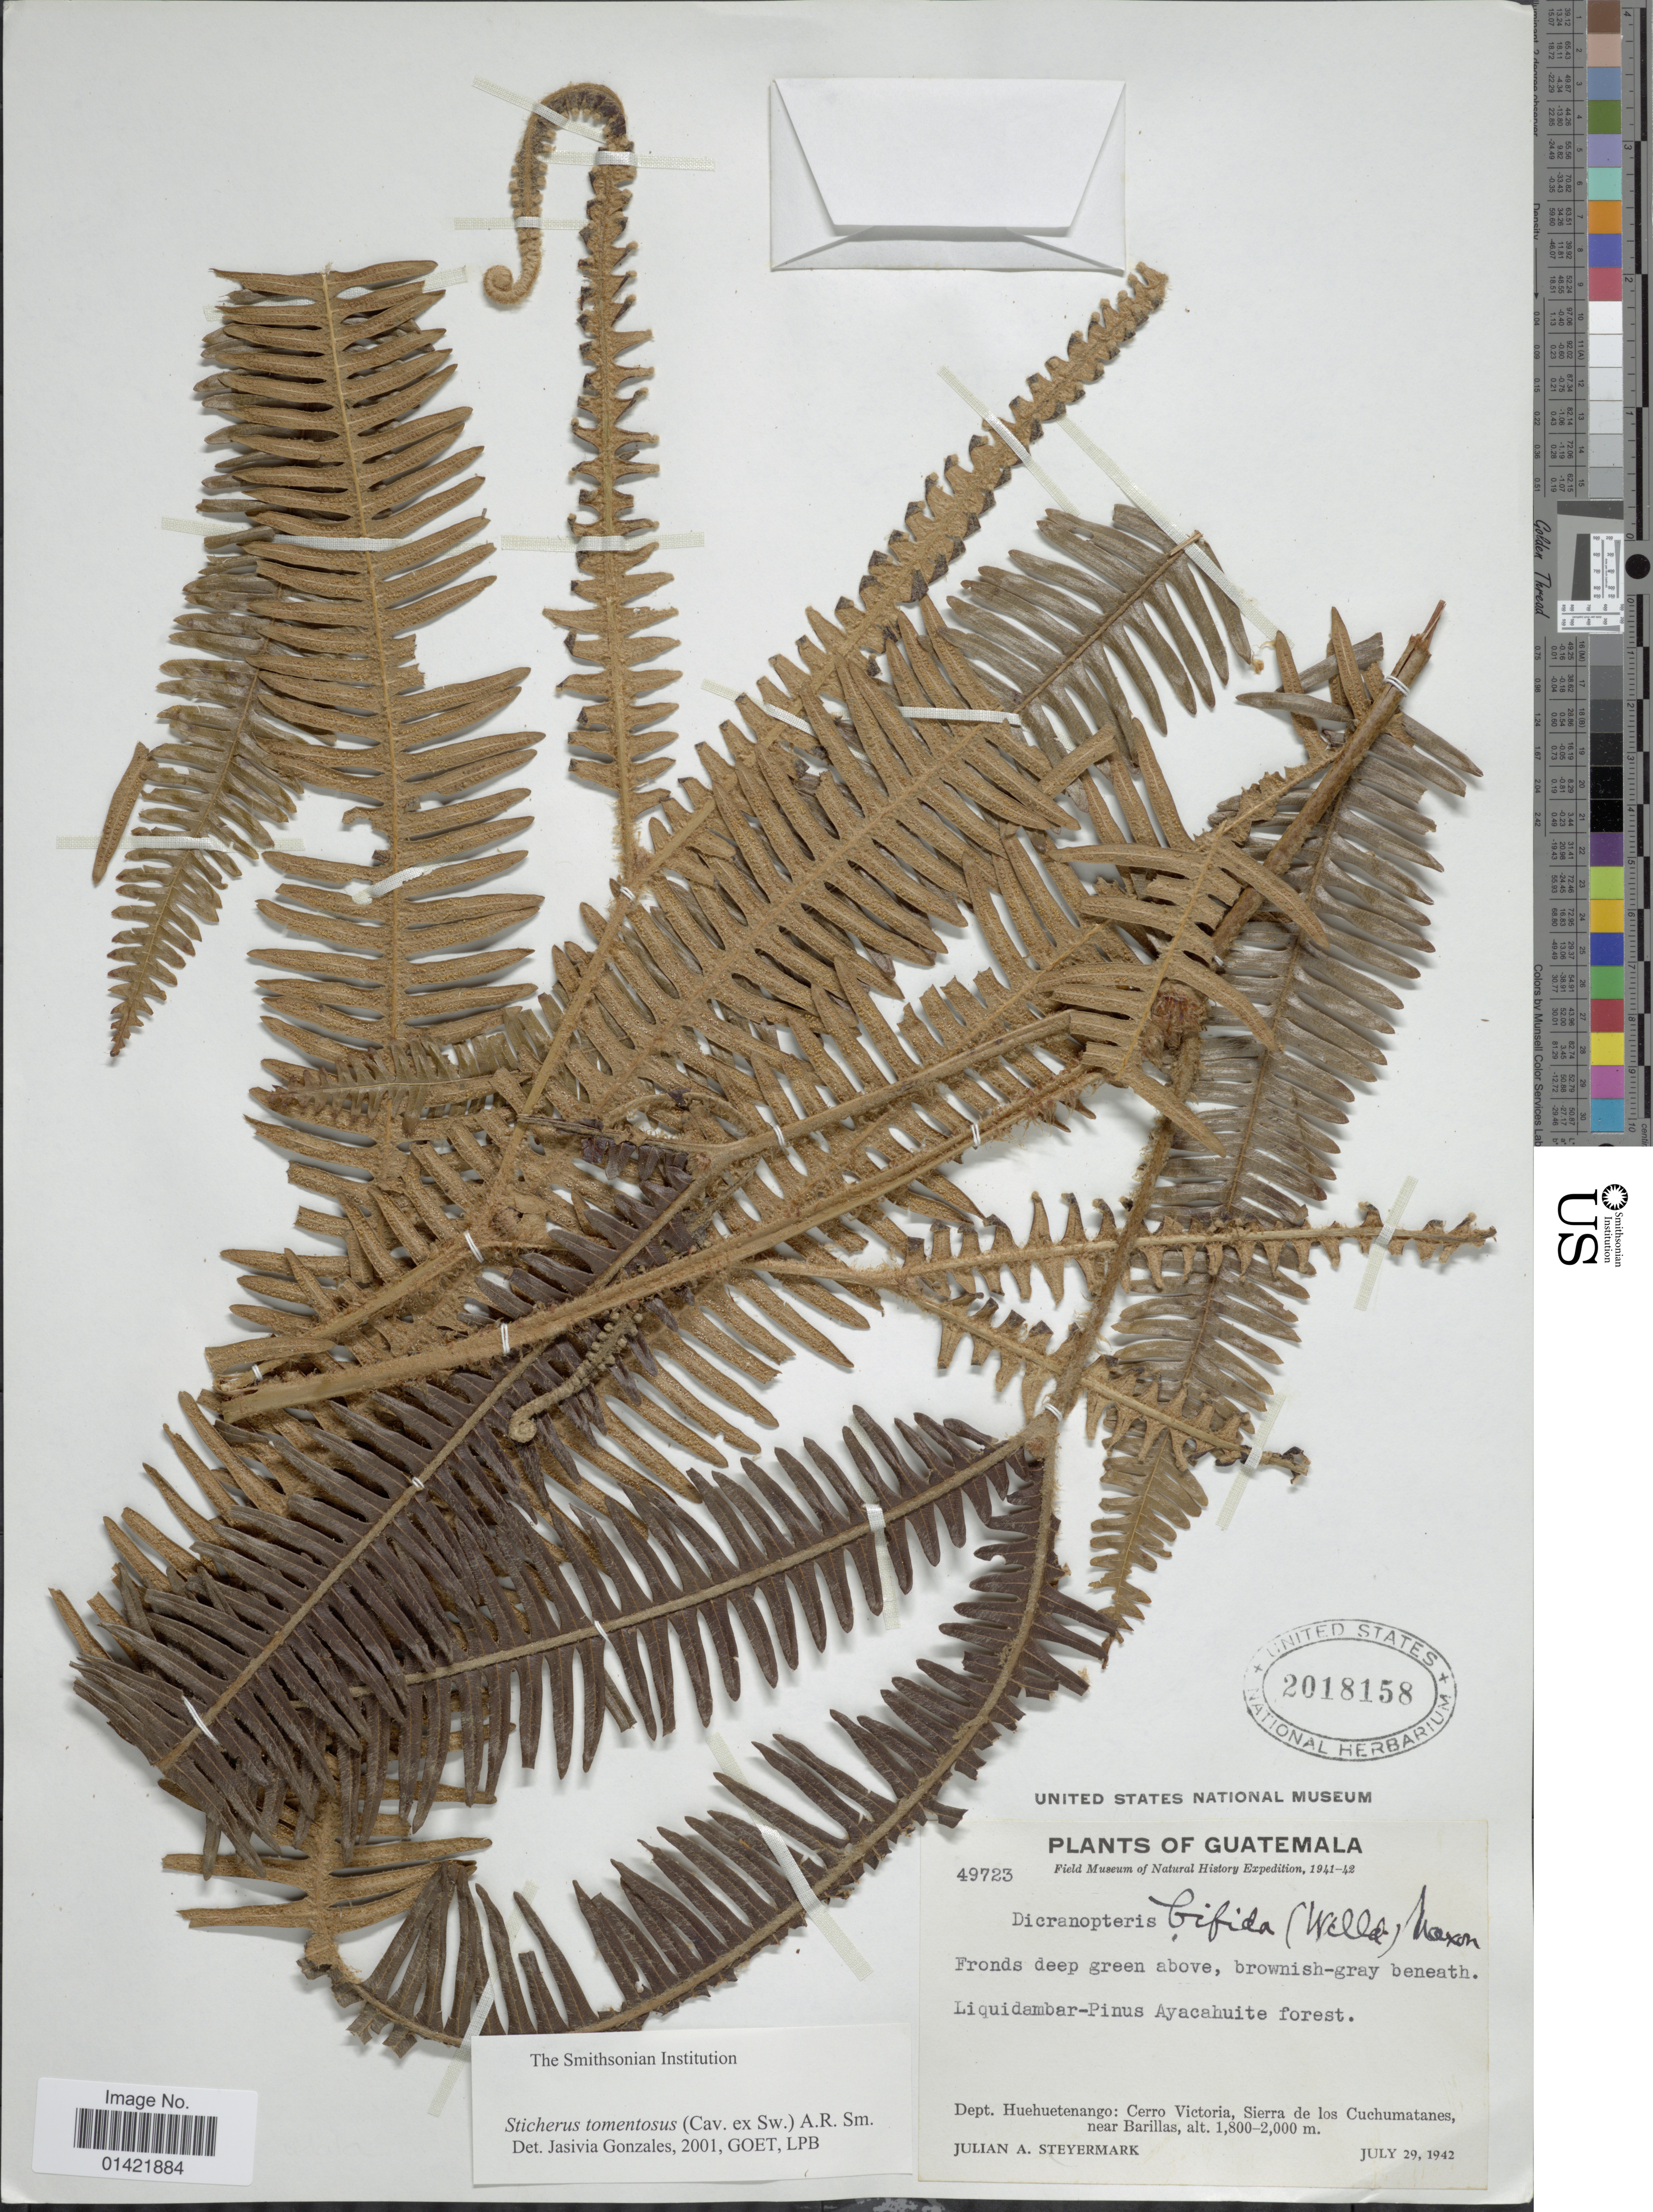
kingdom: Plantae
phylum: Tracheophyta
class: Polypodiopsida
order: Gleicheniales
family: Gleicheniaceae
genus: Sticherus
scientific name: Sticherus tomentosus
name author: (Cav. ex Sw.) A.R. Sm.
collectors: J. Steyermark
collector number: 49723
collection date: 1942-07-29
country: Guatemala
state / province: Huehuetenango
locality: Cerro Victoria, Sierra de los Cuchumatanes near Barillas.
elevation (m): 1800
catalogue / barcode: US 2018158